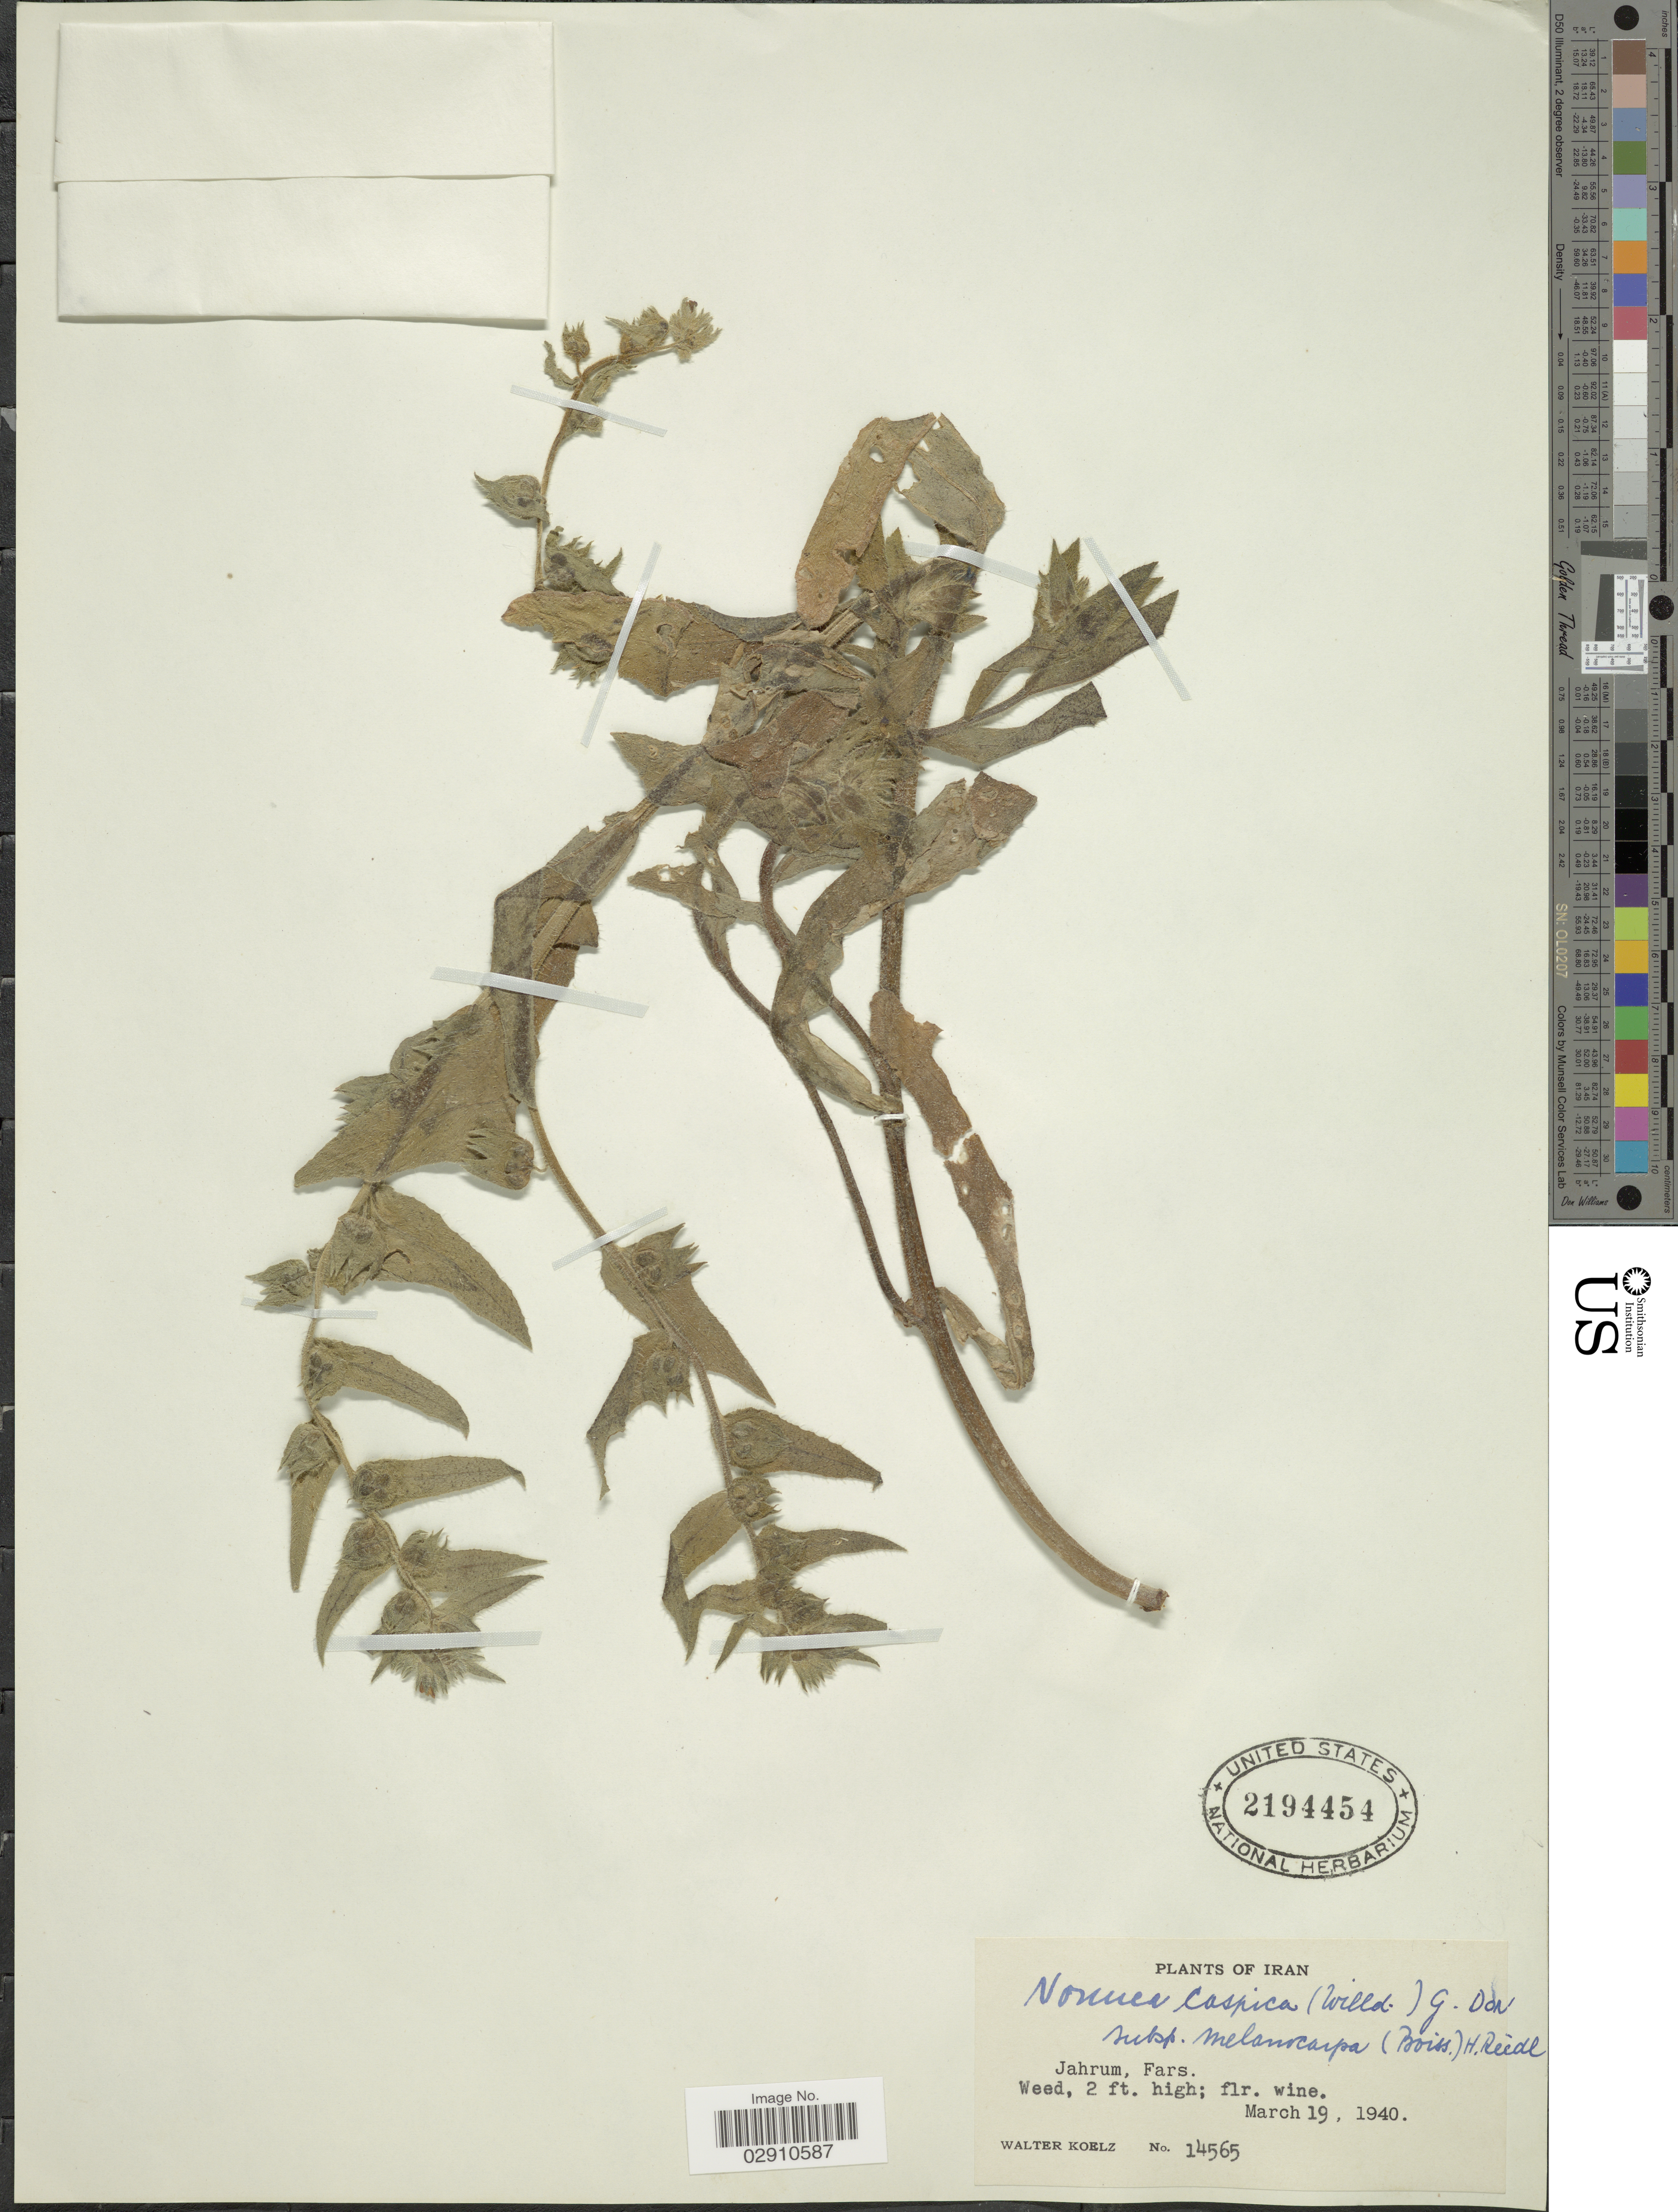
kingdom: Plantae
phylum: Tracheophyta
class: Magnoliopsida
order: Boraginales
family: Boraginaceae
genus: Nonea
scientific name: Nonea caspica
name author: (Willd.) G. Don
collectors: W. N. Koelz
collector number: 14565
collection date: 1940-03-19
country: Iran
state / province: Fars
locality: Jahrum, Fars.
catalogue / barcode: US 2194454